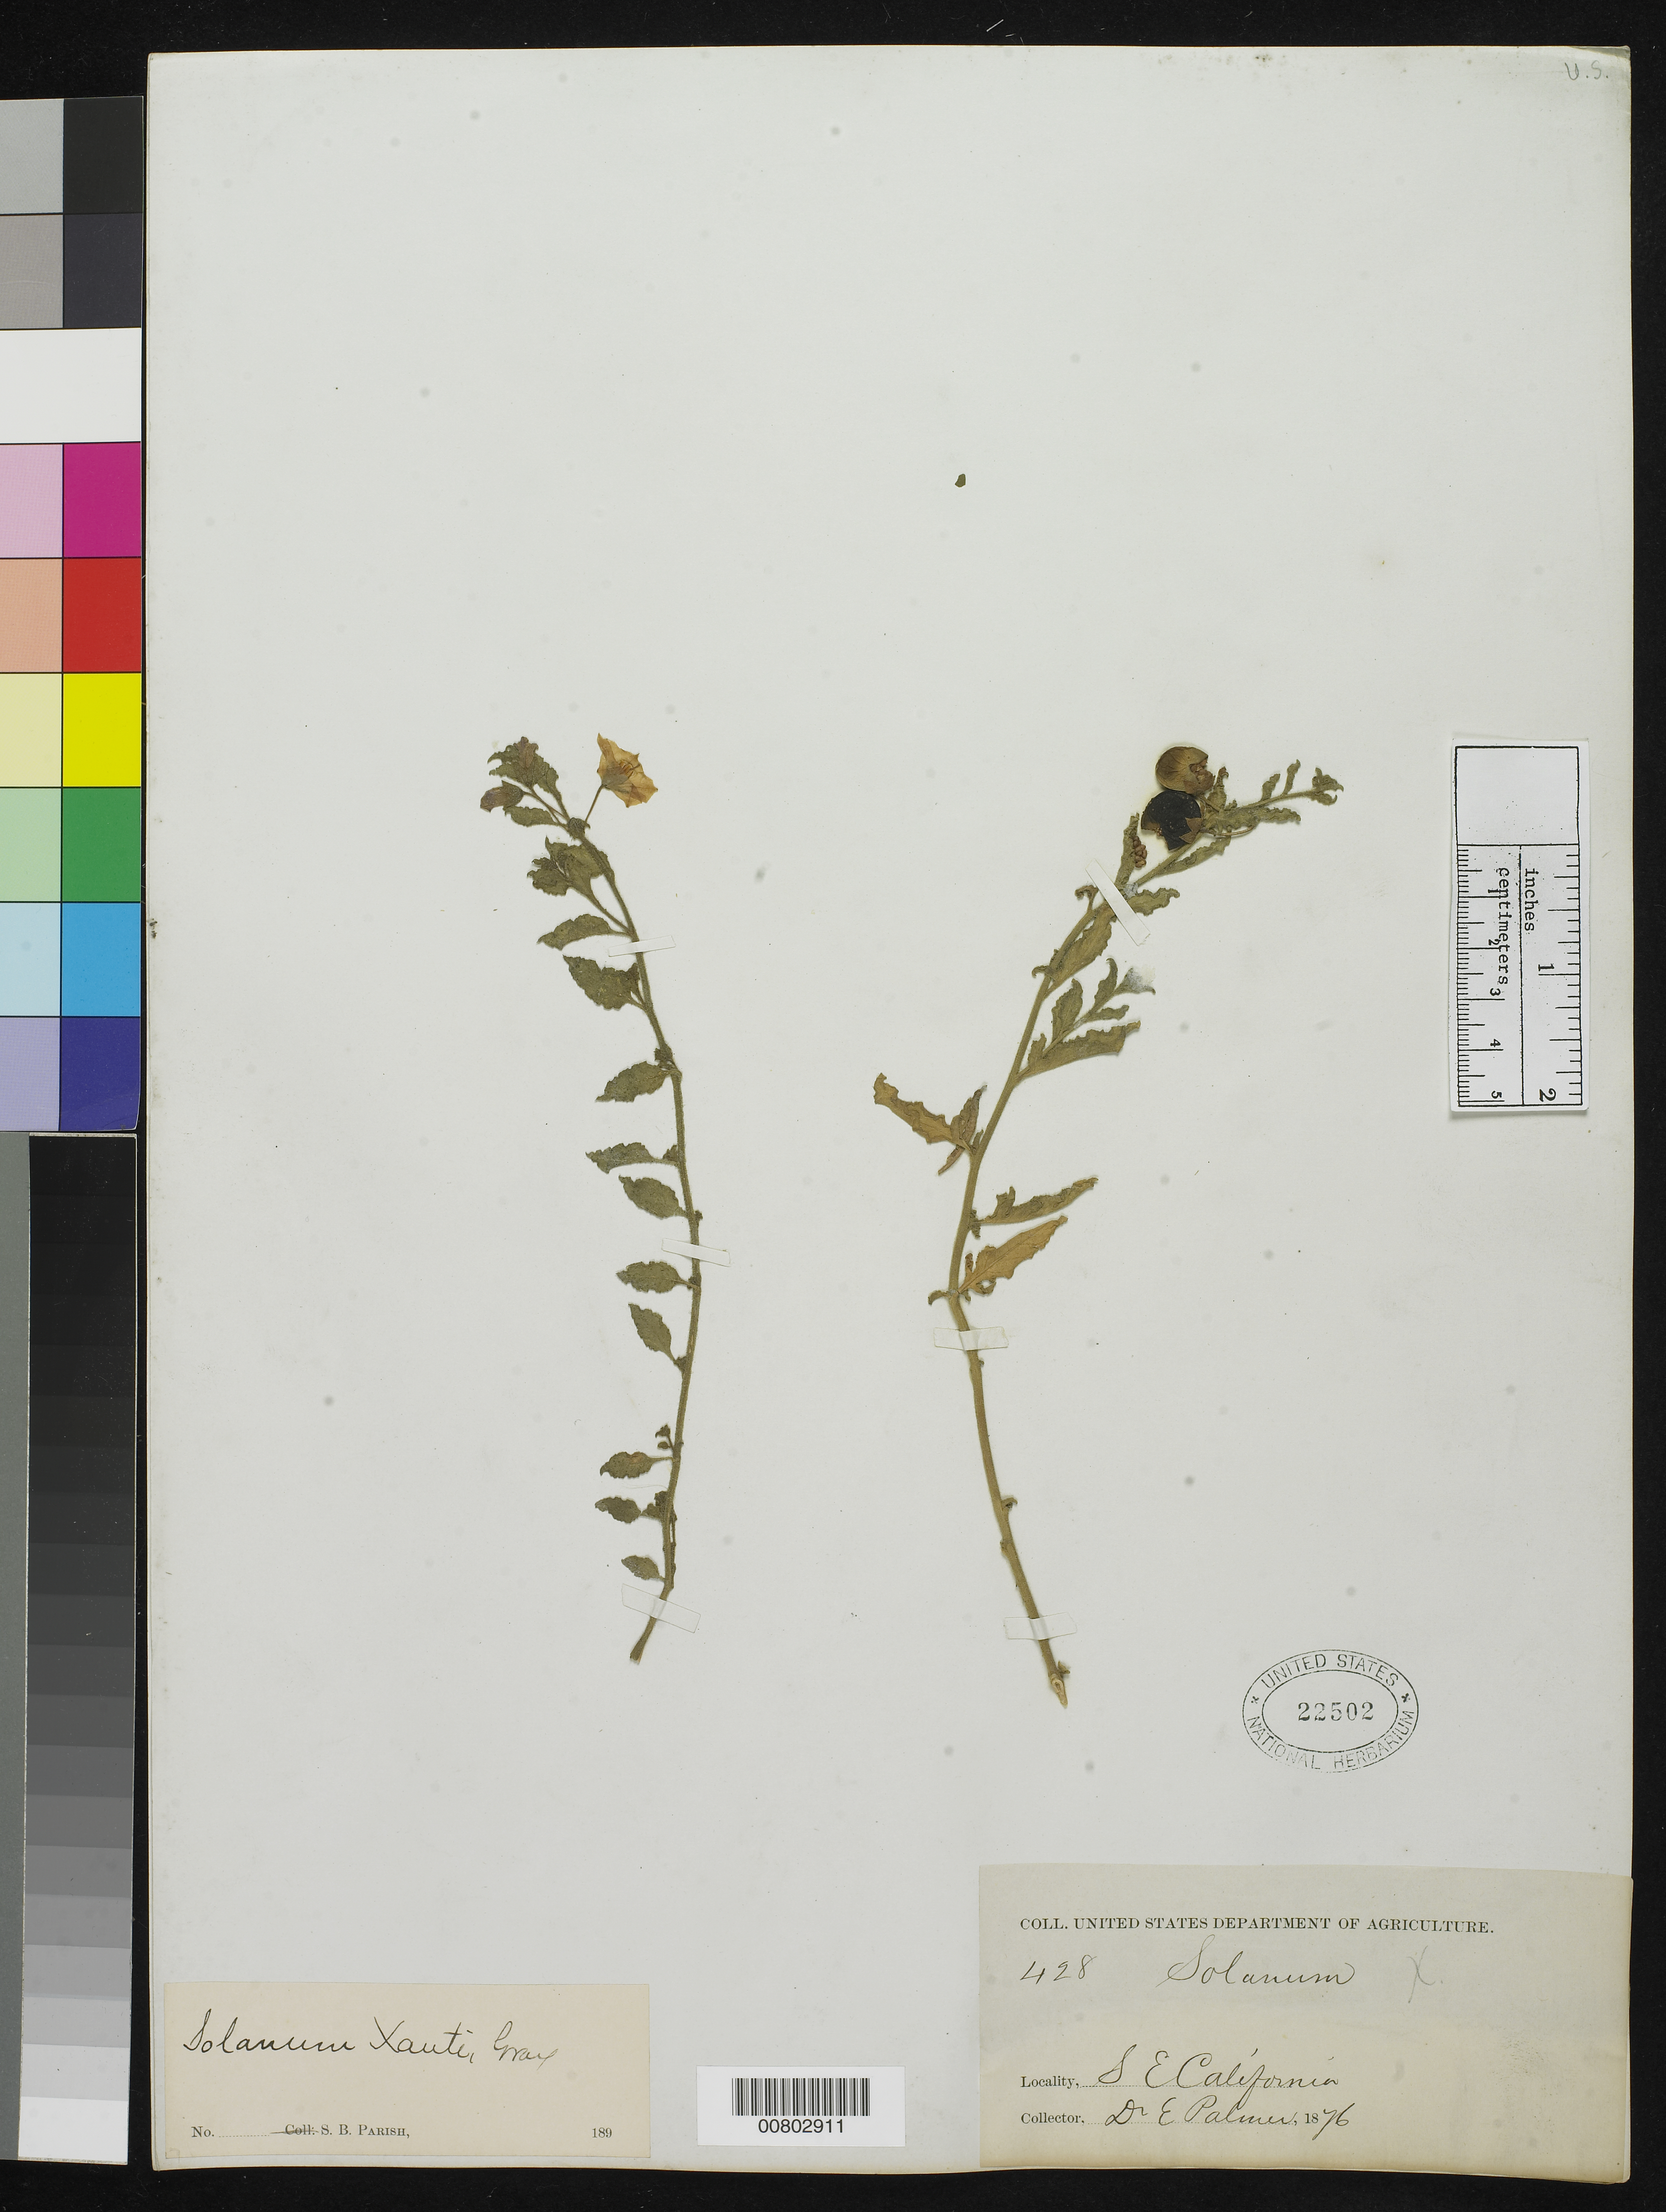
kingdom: Plantae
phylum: Tracheophyta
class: Magnoliopsida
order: Solanales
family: Solanaceae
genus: Solanum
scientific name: Solanum xanti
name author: A. Gray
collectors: E. Palmer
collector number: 428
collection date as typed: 1876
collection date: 1876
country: United States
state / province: California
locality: SE California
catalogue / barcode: US 22502